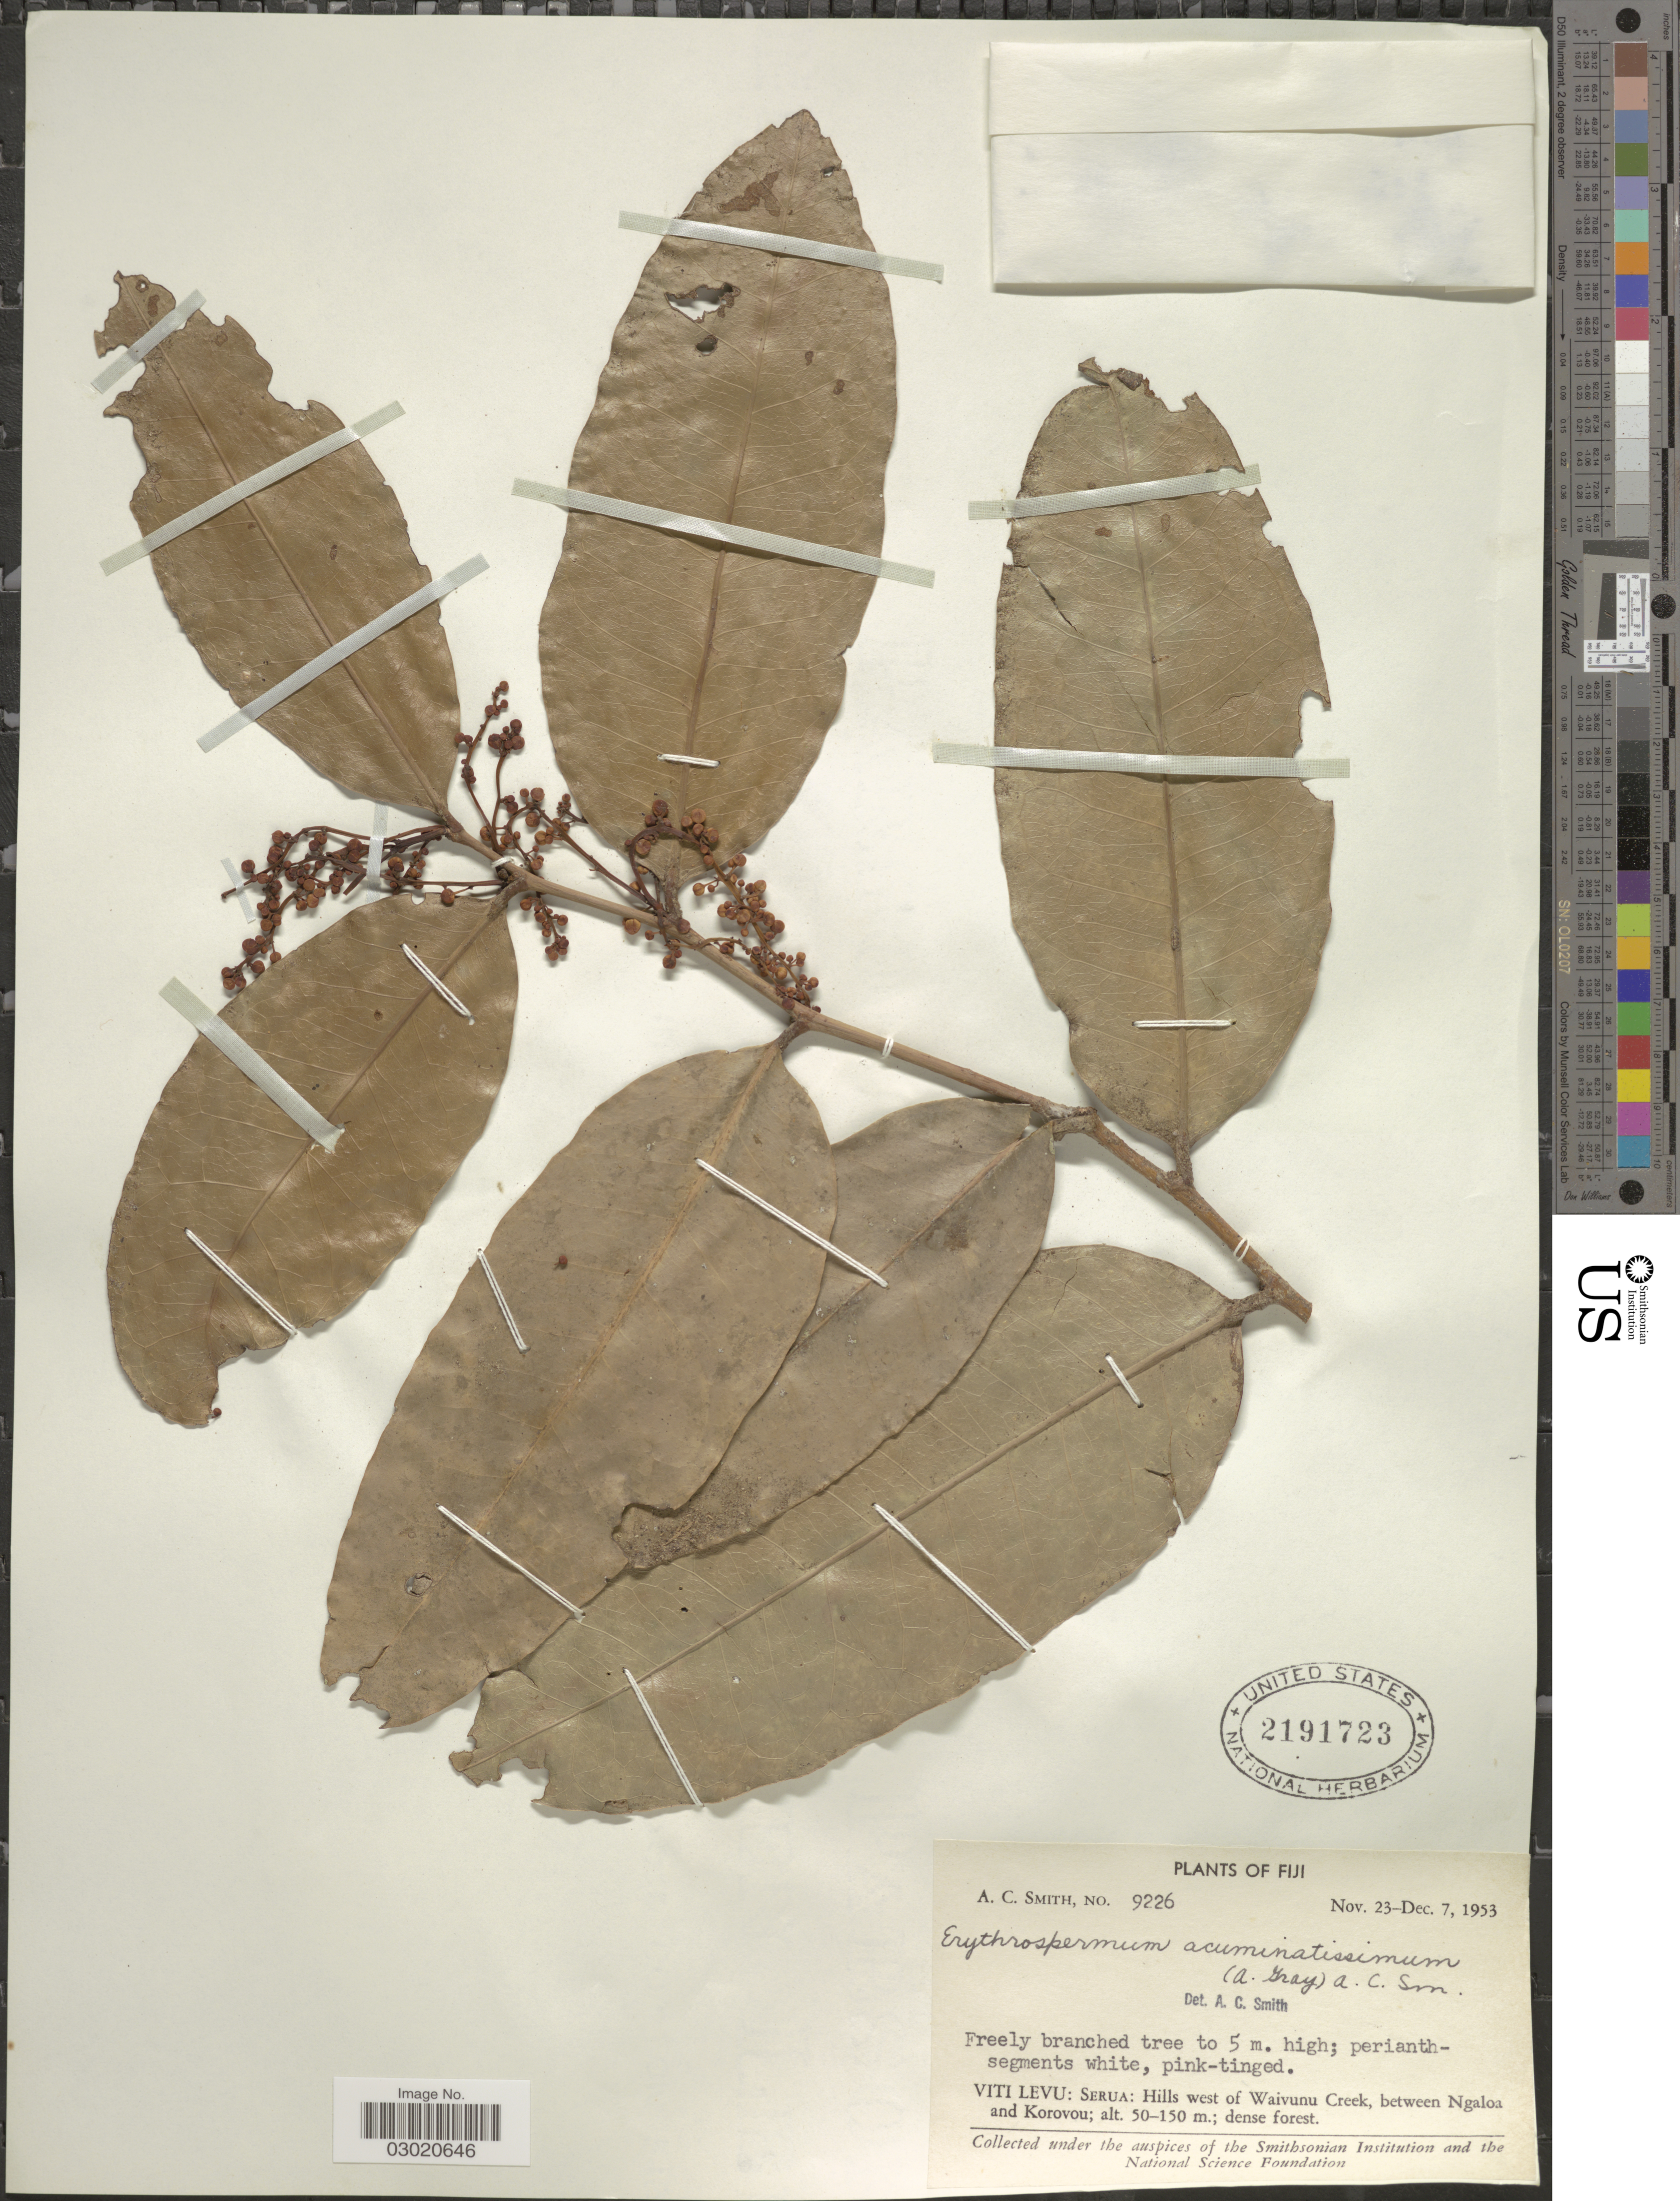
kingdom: Plantae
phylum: Tracheophyta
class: Magnoliopsida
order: Malpighiales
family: Achariaceae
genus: Erythrospermum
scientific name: Erythrospermum acuminatissimum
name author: (A. Gray) A.C. Sm.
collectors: A. C. Smith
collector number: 9226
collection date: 1953-11-23/1953-12-07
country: Fiji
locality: Viti Levu: Serua: Hills west of Waivunu Creek, between Ngaloa and Korovou.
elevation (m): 50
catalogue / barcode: US 2191723